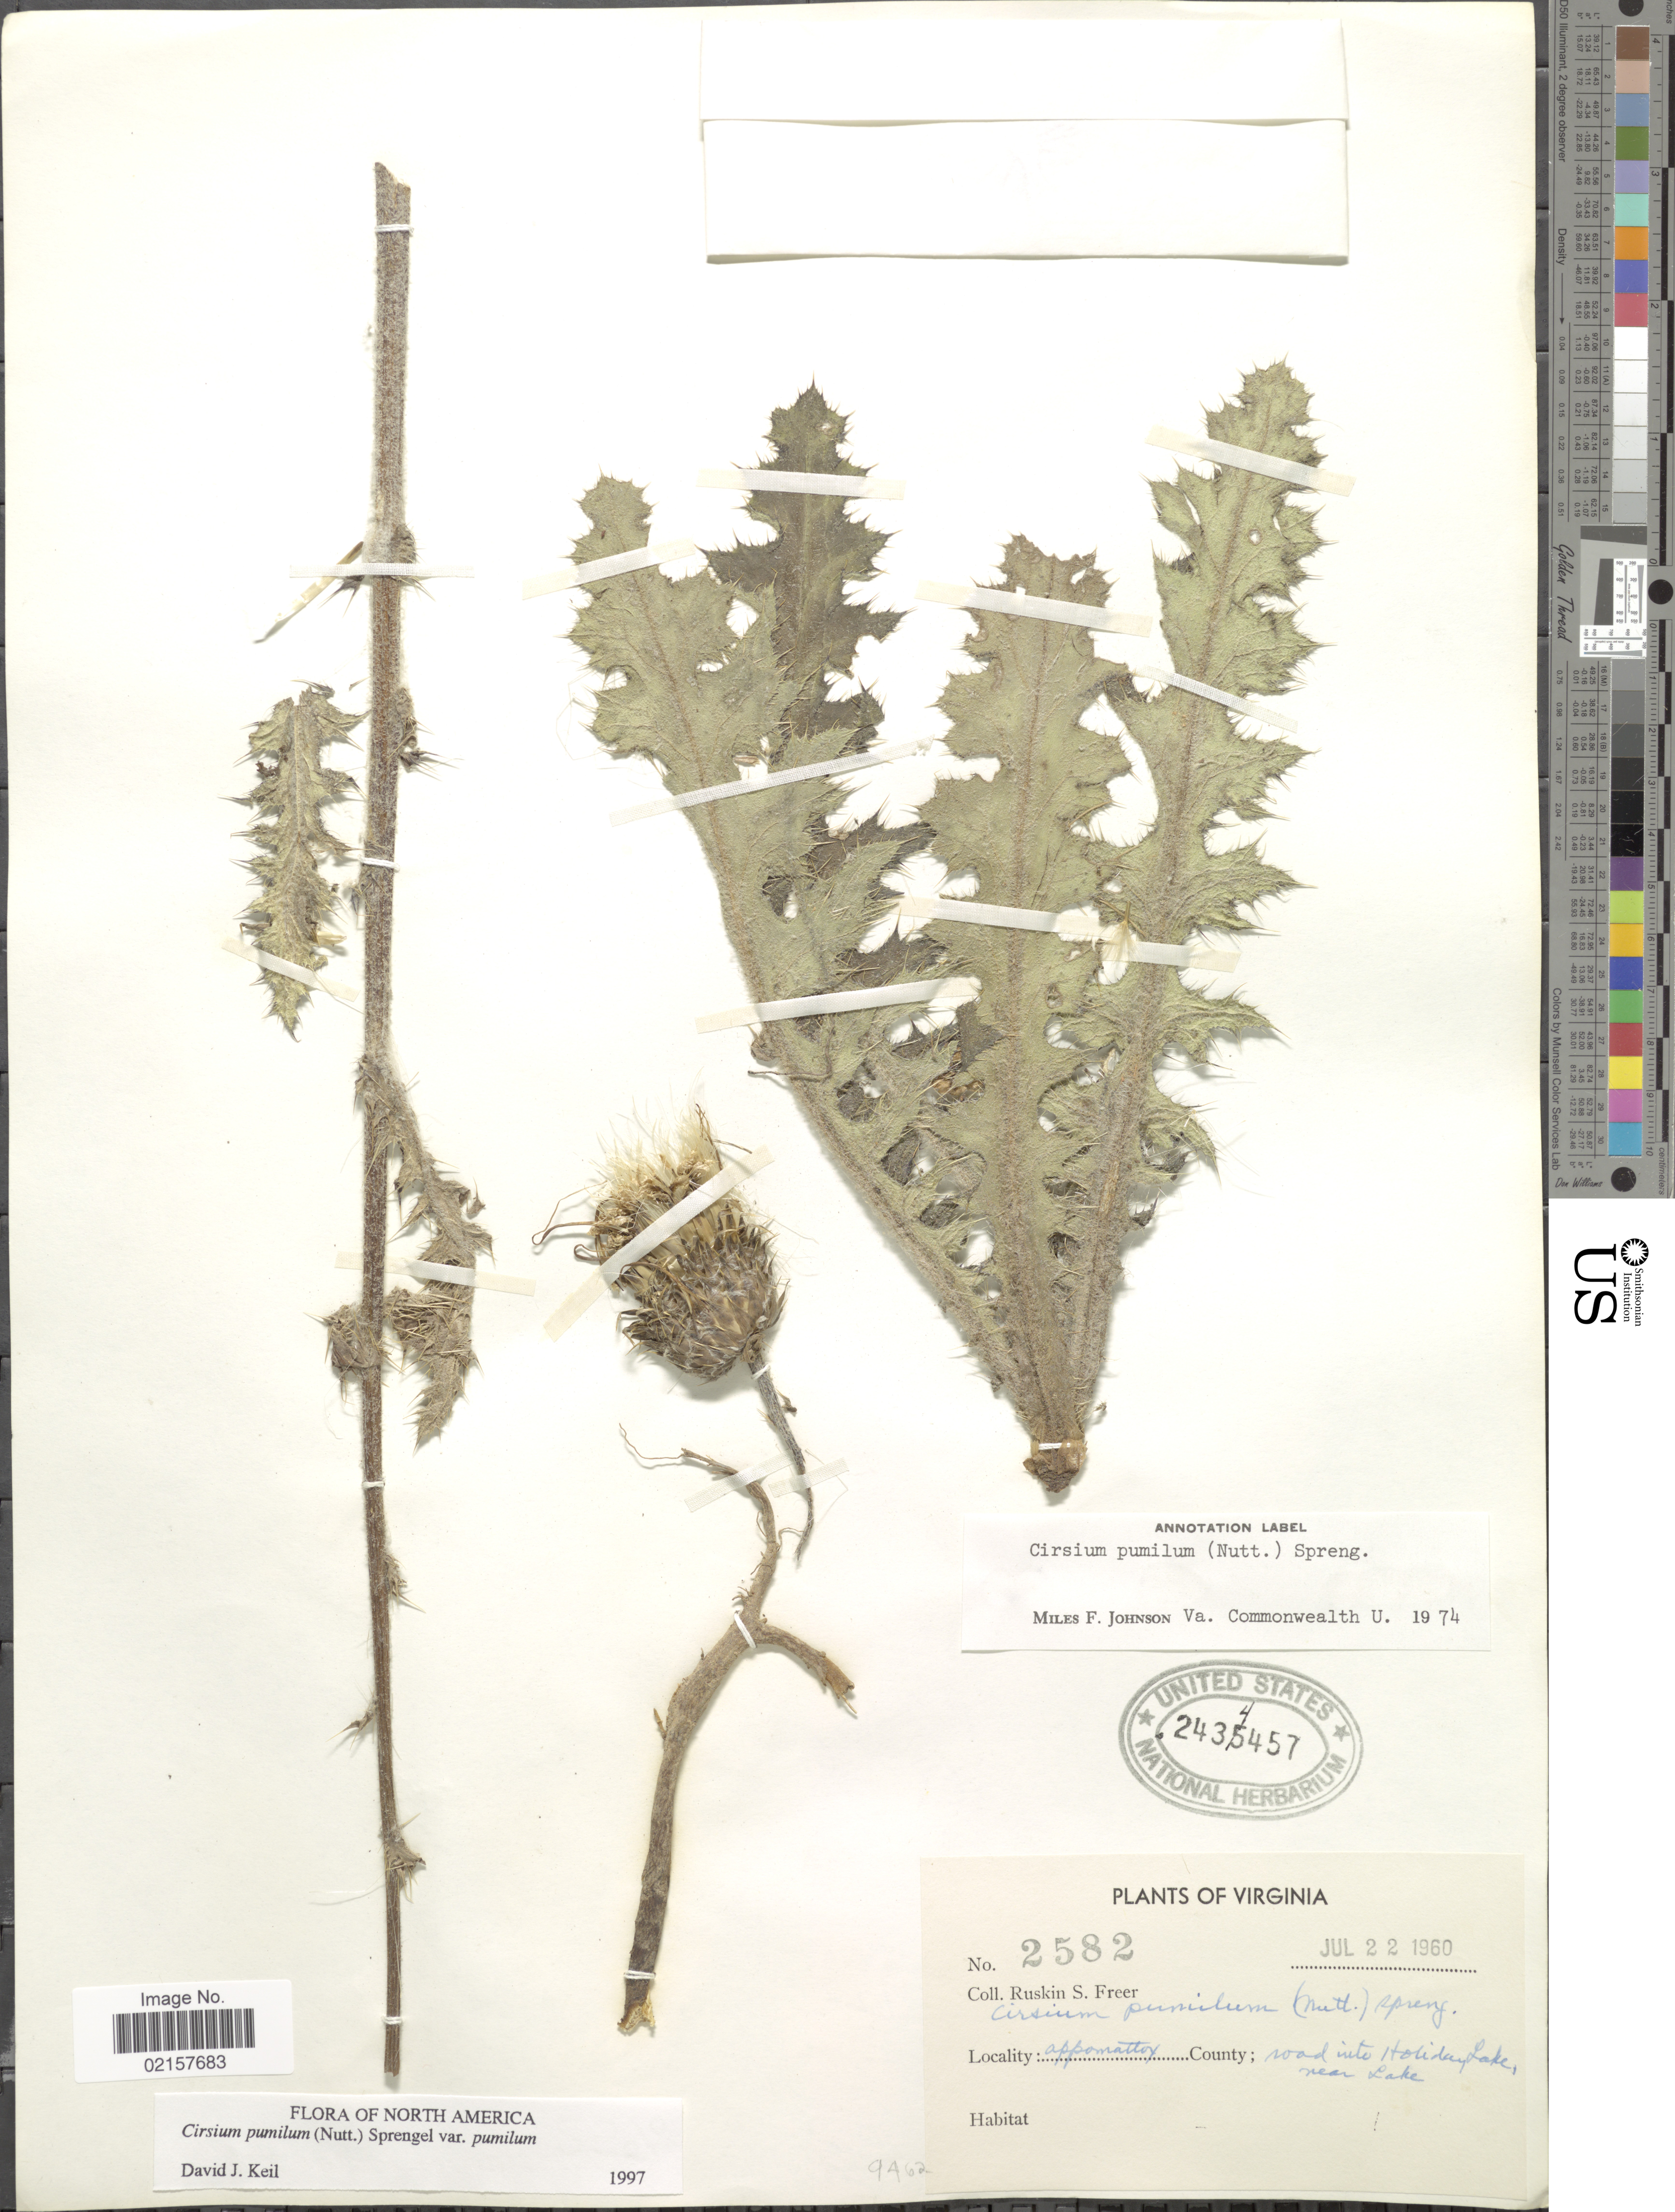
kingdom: Plantae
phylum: Tracheophyta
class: Magnoliopsida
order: Asterales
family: Asteraceae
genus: Cirsium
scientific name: Cirsium pumilum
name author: (Nutt.) Spreng.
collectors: R. Freer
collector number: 2582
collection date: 1960-07-22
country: United States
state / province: Virginia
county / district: Appomattox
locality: Appomattox County; road into Holiday Lake, near lake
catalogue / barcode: US 2434457